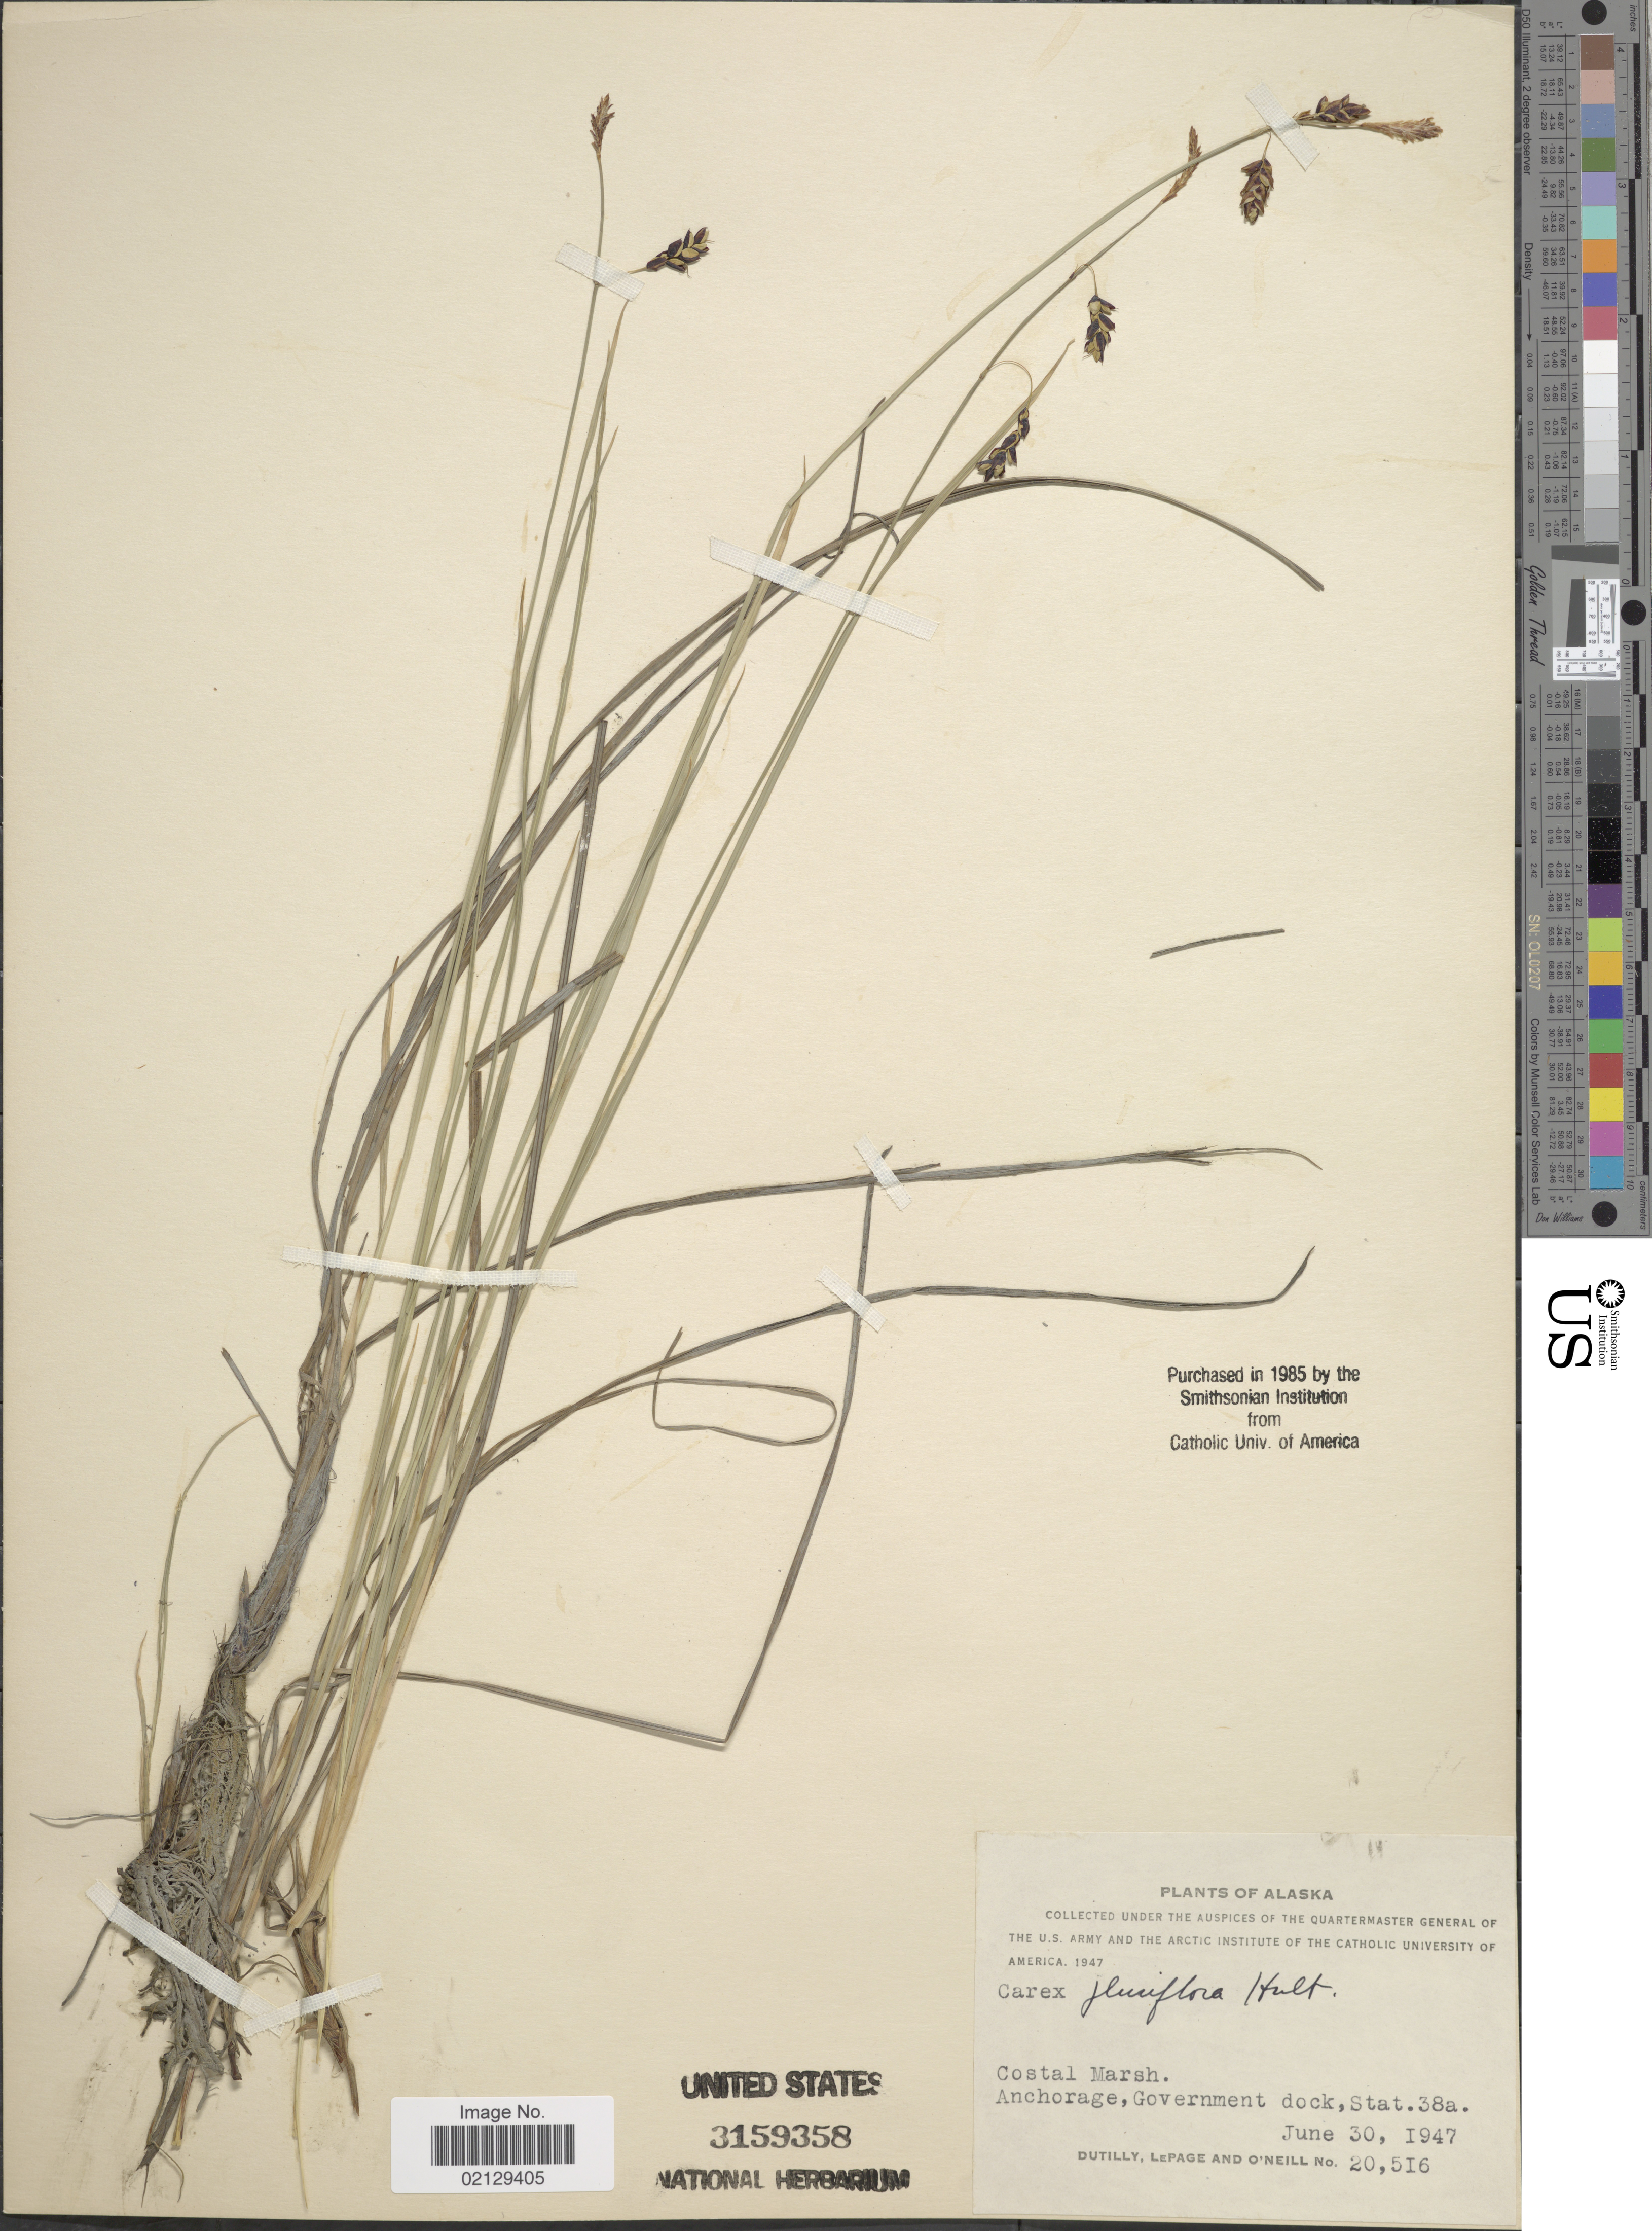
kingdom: Plantae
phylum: Tracheophyta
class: Liliopsida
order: Poales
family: Cyperaceae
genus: Carex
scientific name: Carex pluriflora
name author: Hultén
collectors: -. Dutilly, -. LePage & O' Neill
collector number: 20516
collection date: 1947-06-30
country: United States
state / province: Alaska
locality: Costal Marsh, Anchorage, Goverment dock, Stat. 38a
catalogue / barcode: US 3159358